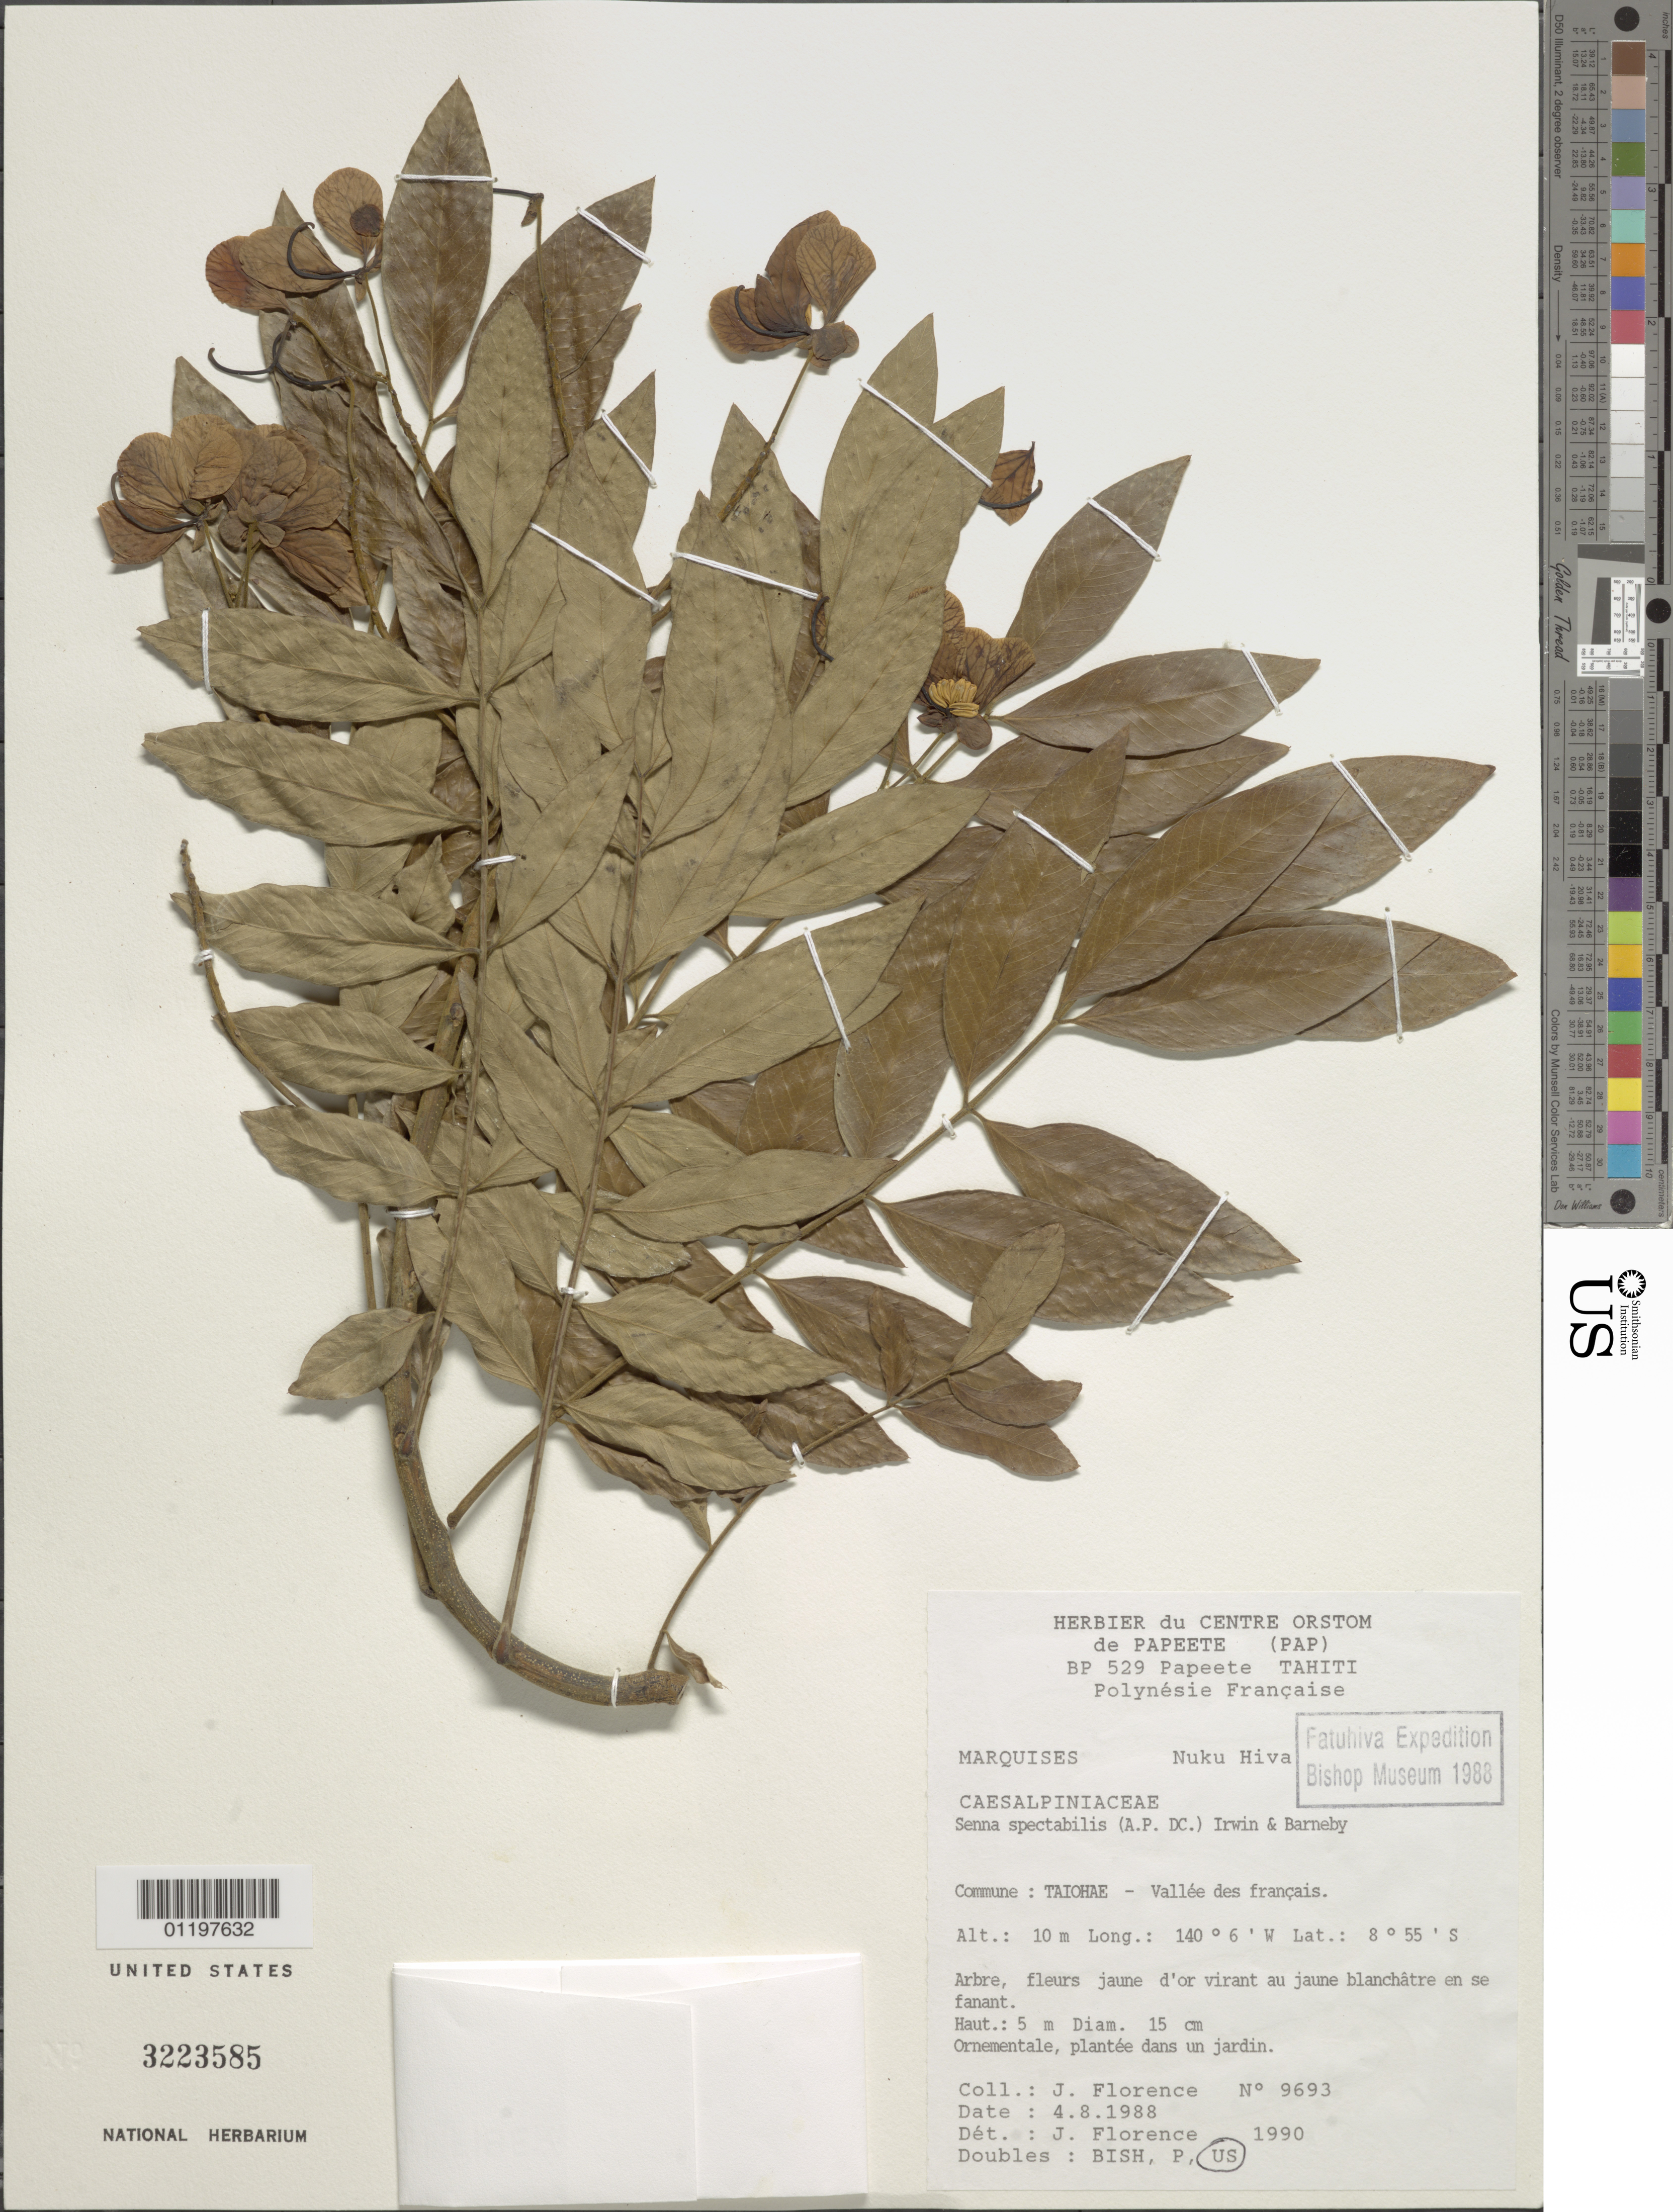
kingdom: Plantae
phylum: Tracheophyta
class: Magnoliopsida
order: Fabales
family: Fabaceae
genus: Senna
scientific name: Senna spectabilis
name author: (DC.) H.S. Irwin & Barneby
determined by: Florence, J.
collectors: J. Florence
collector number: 9693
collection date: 1988-08-04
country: French Polynesia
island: Nuku Hiva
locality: Taiohae, vallée des Français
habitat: Ornamentale, plantée dans un jardin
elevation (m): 10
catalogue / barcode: US 3223585